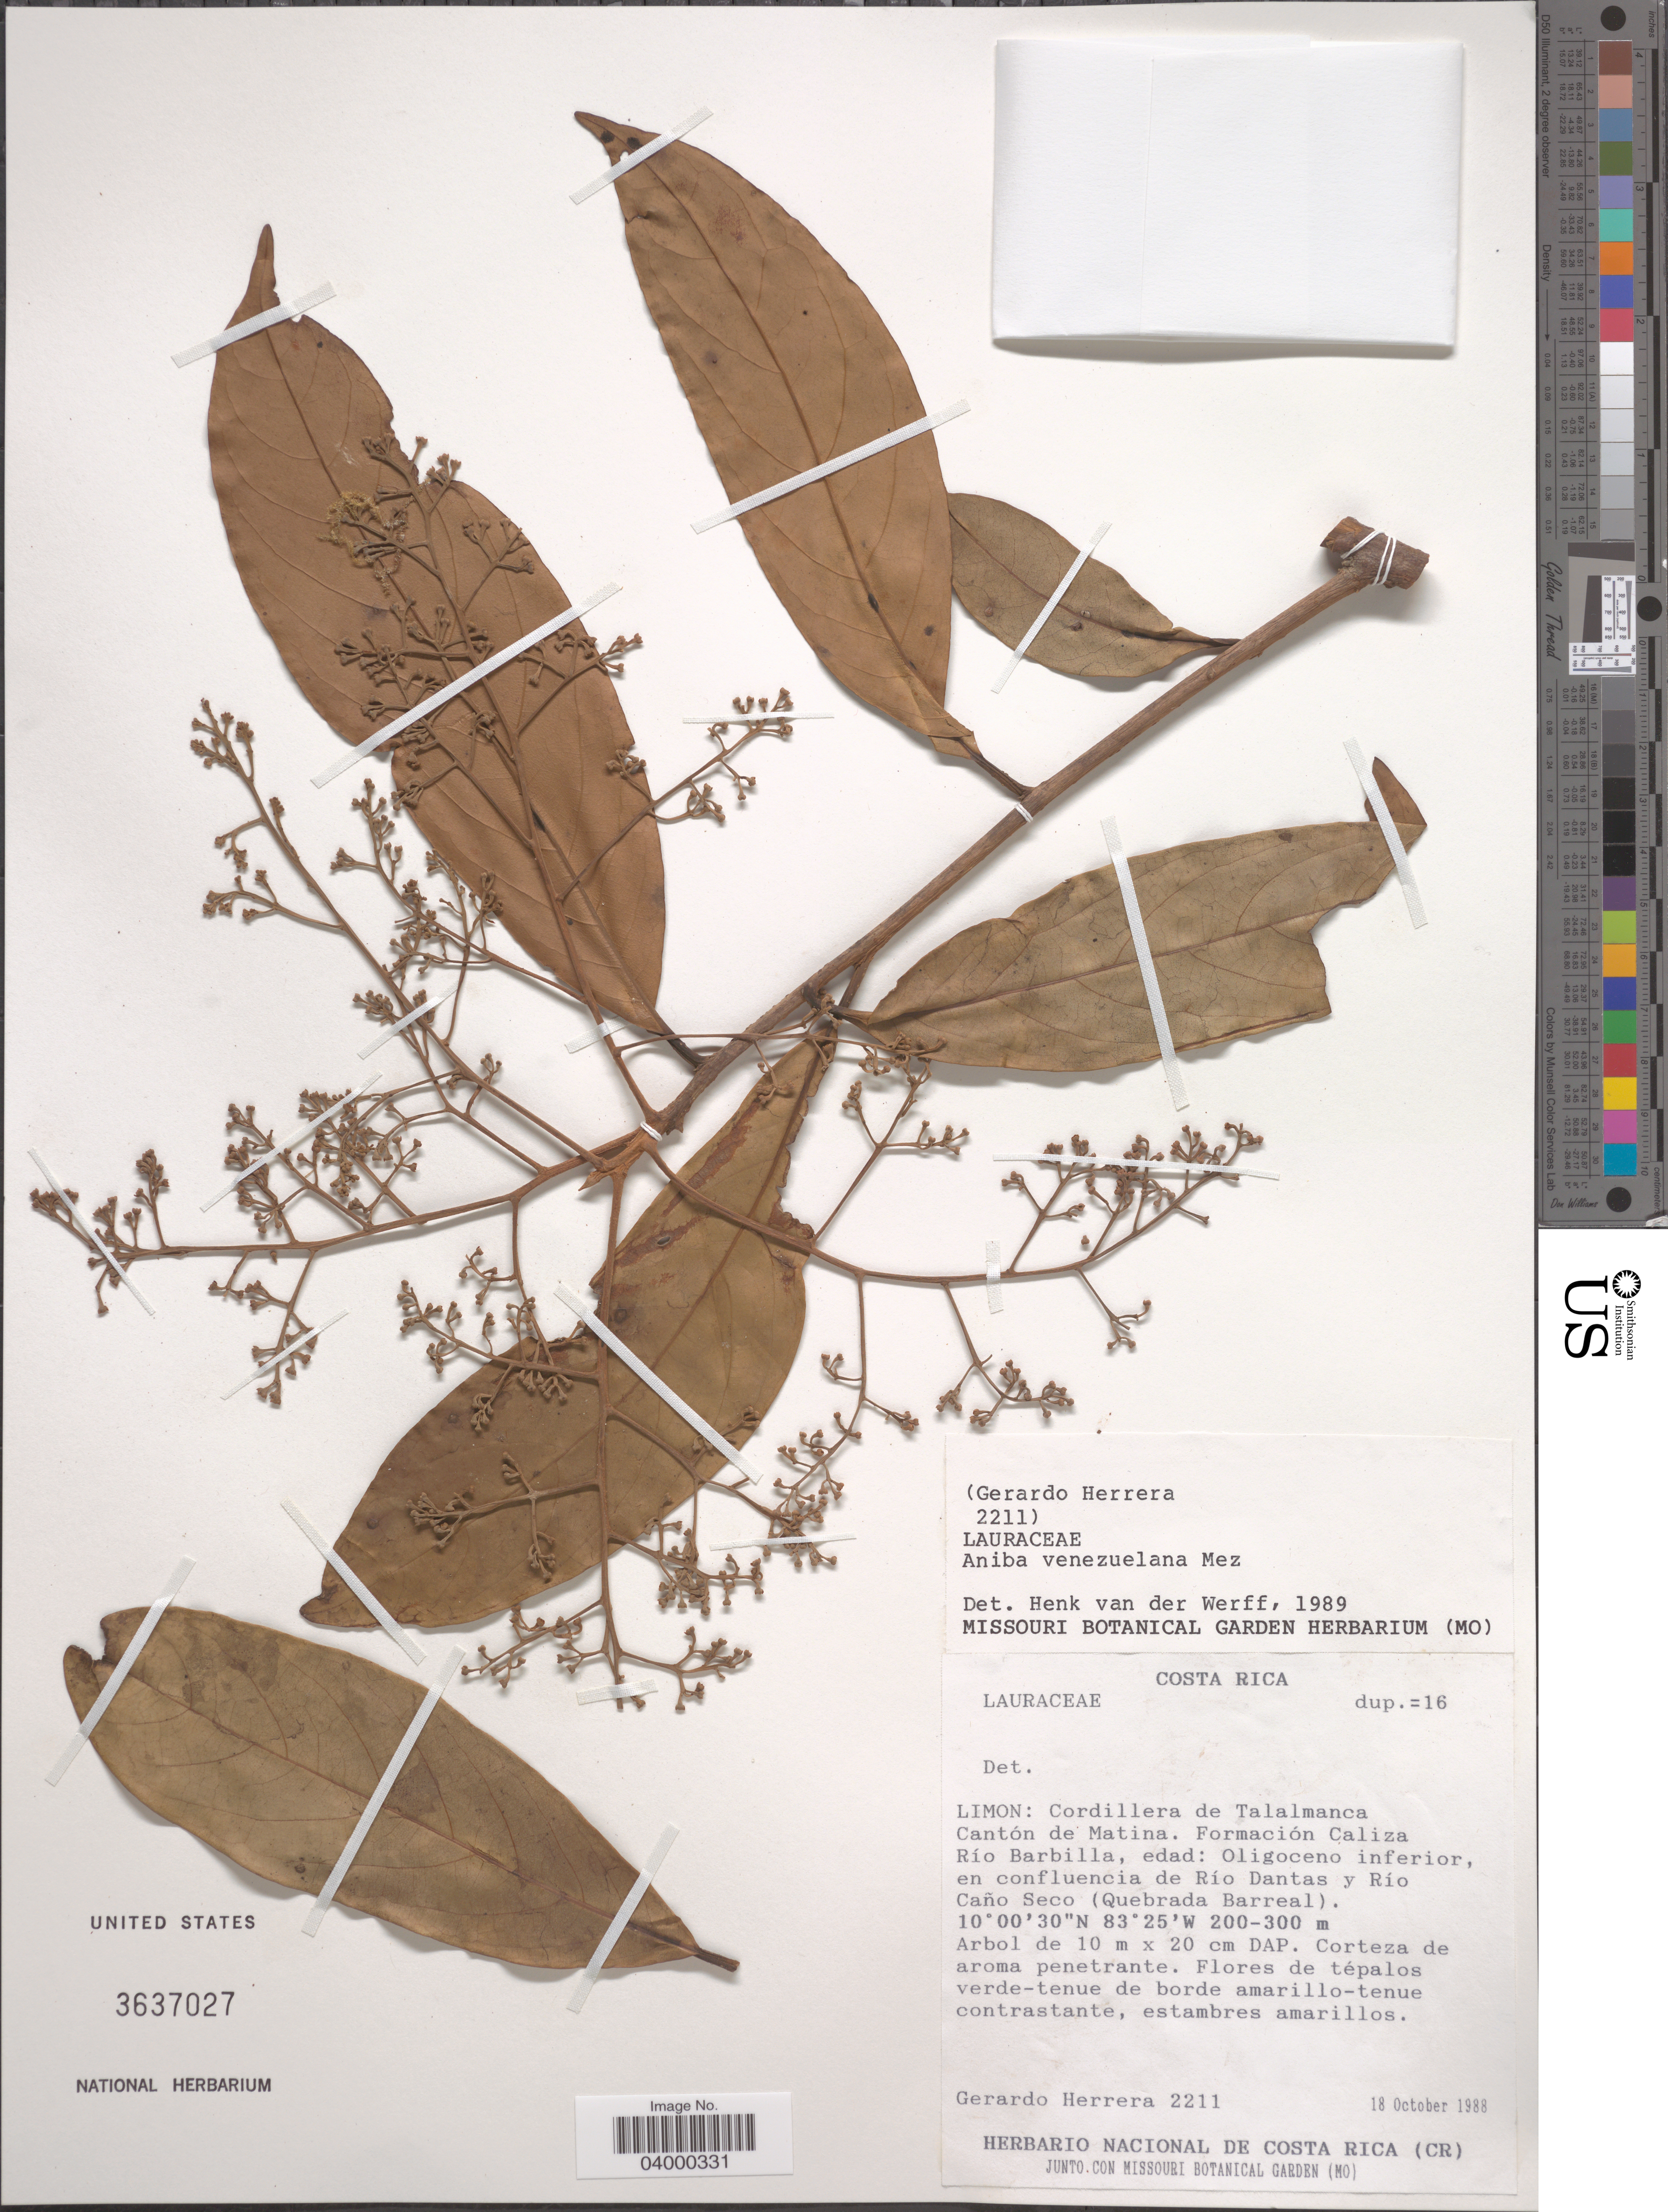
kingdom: Plantae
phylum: Tracheophyta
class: Magnoliopsida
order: Laurales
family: Lauraceae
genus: Aniba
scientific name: Aniba venezuelana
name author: Mez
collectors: G. Herrera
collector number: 2211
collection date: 1988-10-18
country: Costa Rica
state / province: Limón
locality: Cordillera de Talalmanca. Cantón de Matina. Formación Caliza. Río Barbilla, edad: Oligoceno inferior, en confluencia de Río Dantas y Río Caño Seco (Quebrada Barreal).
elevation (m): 200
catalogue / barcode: US 3637027